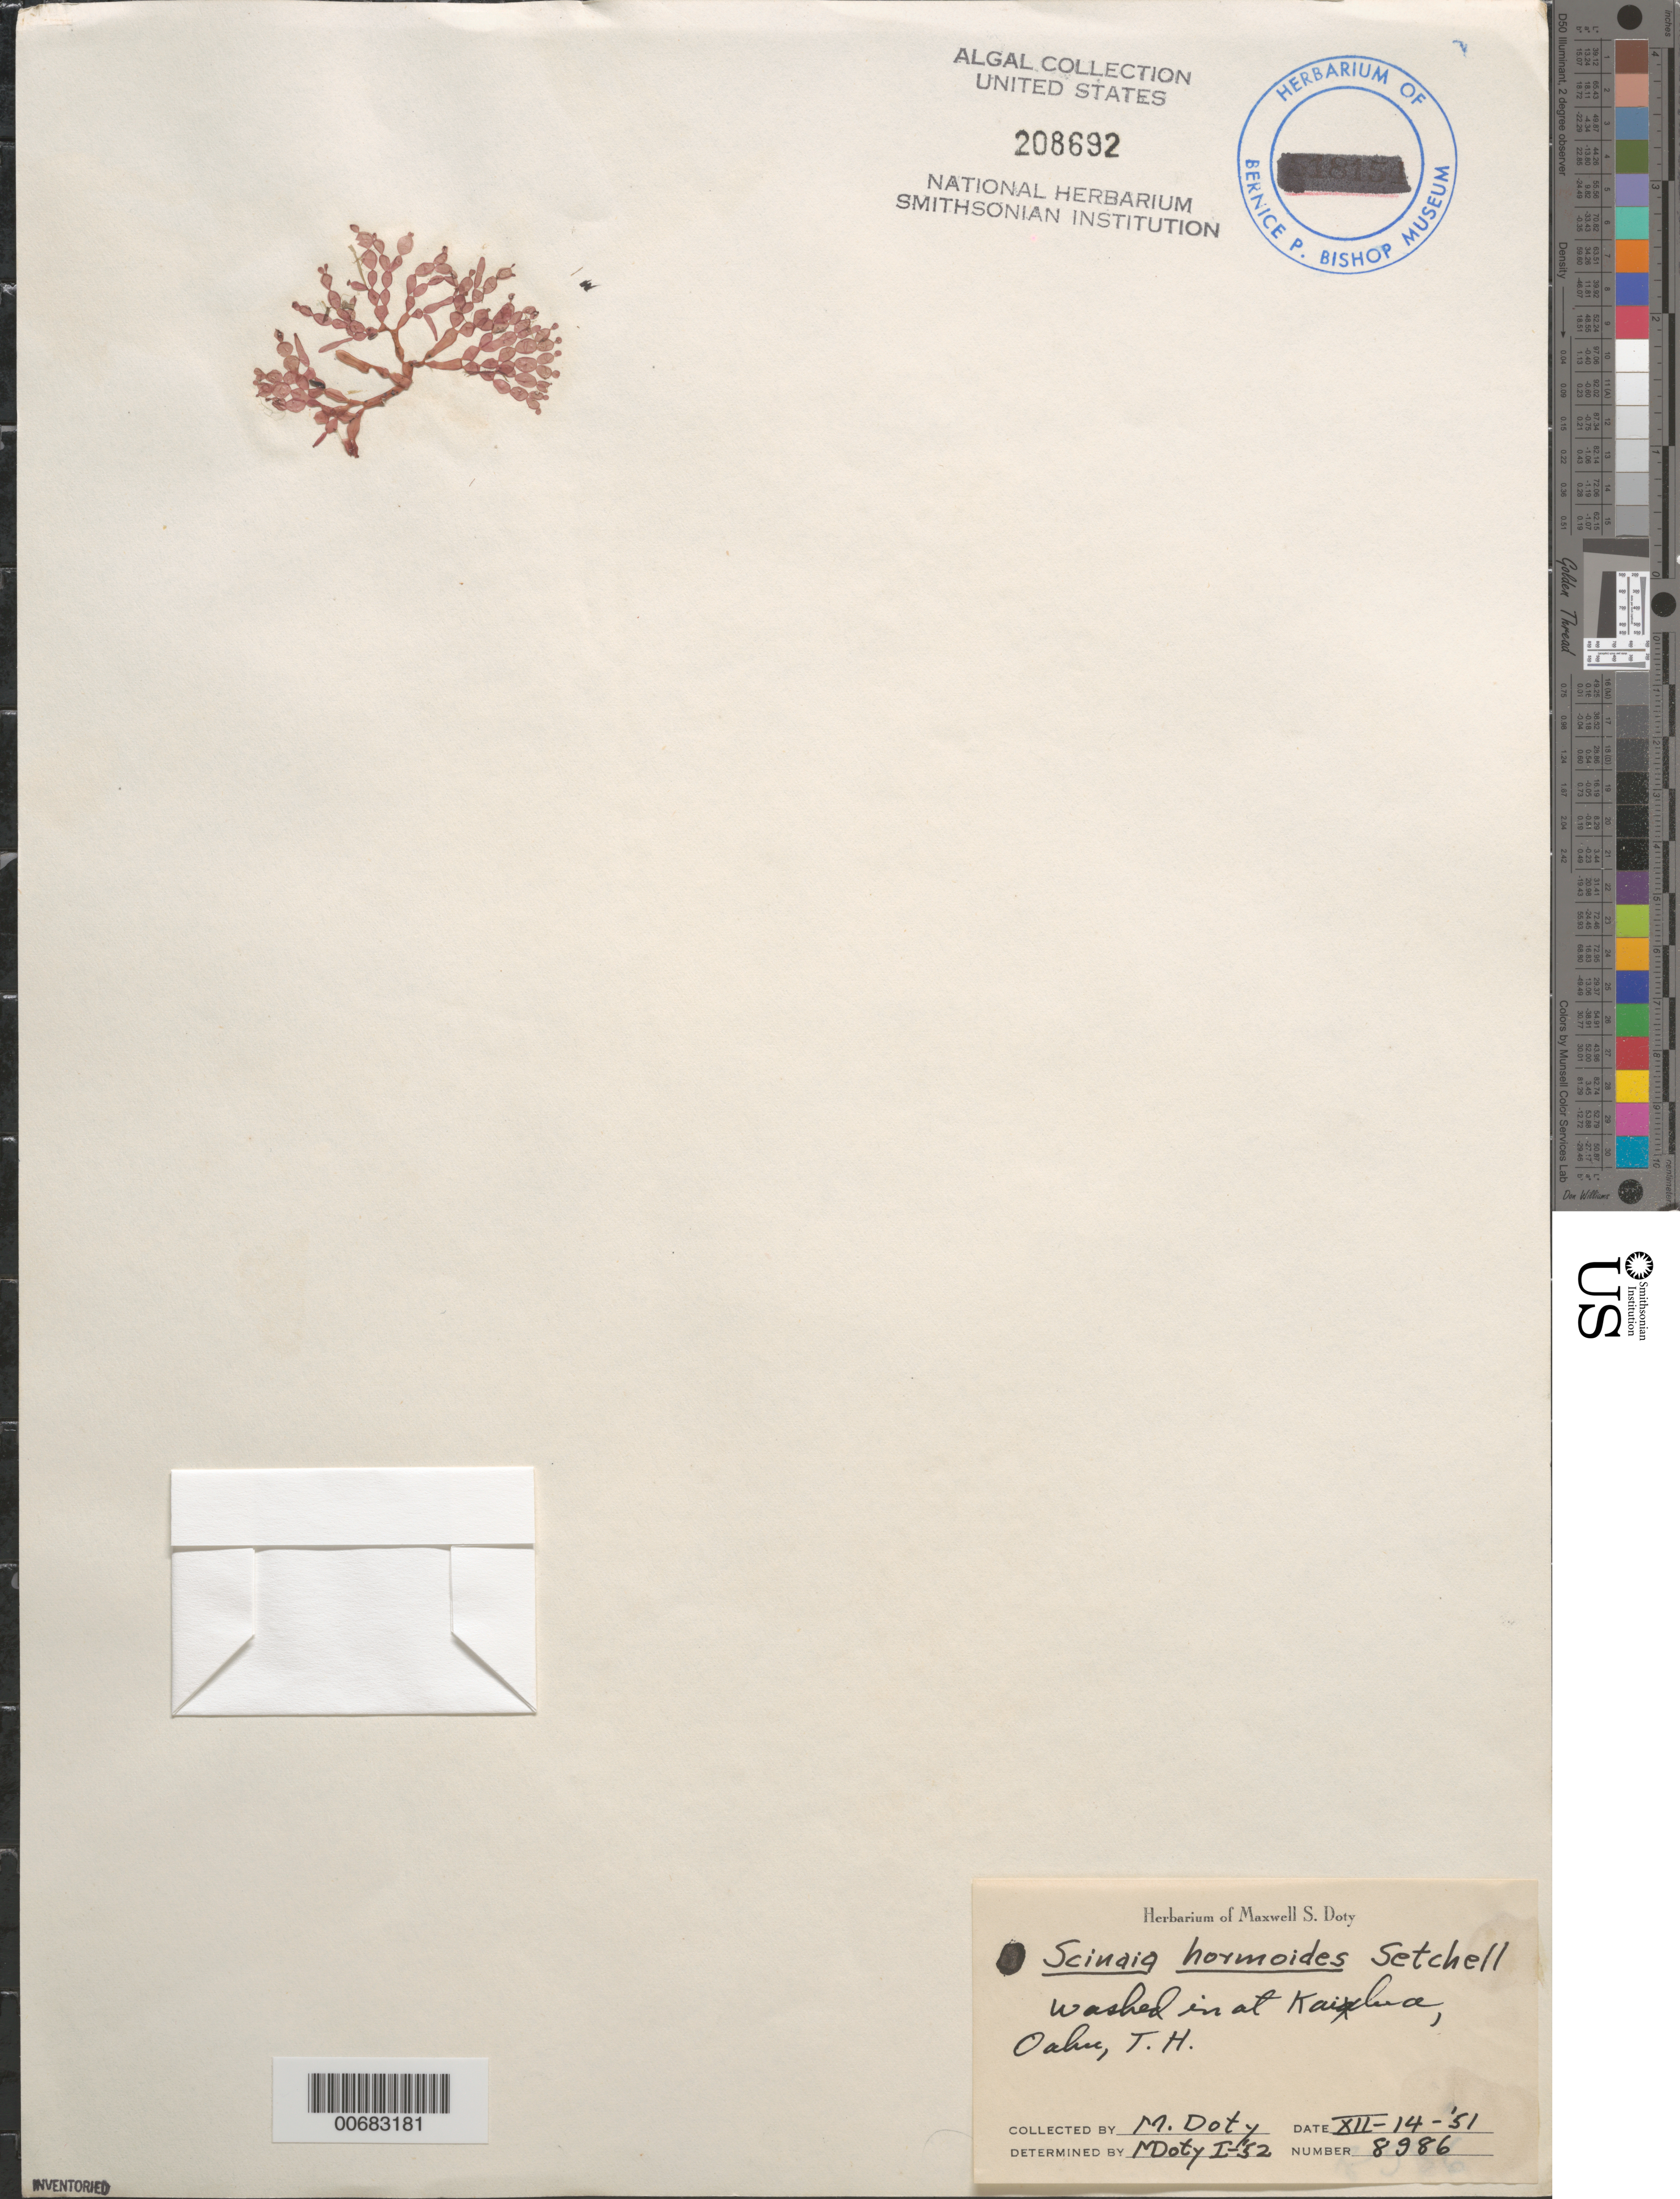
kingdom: Plantae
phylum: Rhodophyta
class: Florideophyceae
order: Nemaliales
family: Scinaiaceae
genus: Scinaia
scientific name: Scinaia hormoides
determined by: Doty, M. S.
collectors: M. S. Doty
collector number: MSD 8986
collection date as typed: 14 Dec 1951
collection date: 1951-12-14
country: United States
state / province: Hawaii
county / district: Honolulu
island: Oahu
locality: Kailua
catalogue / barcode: US 208692